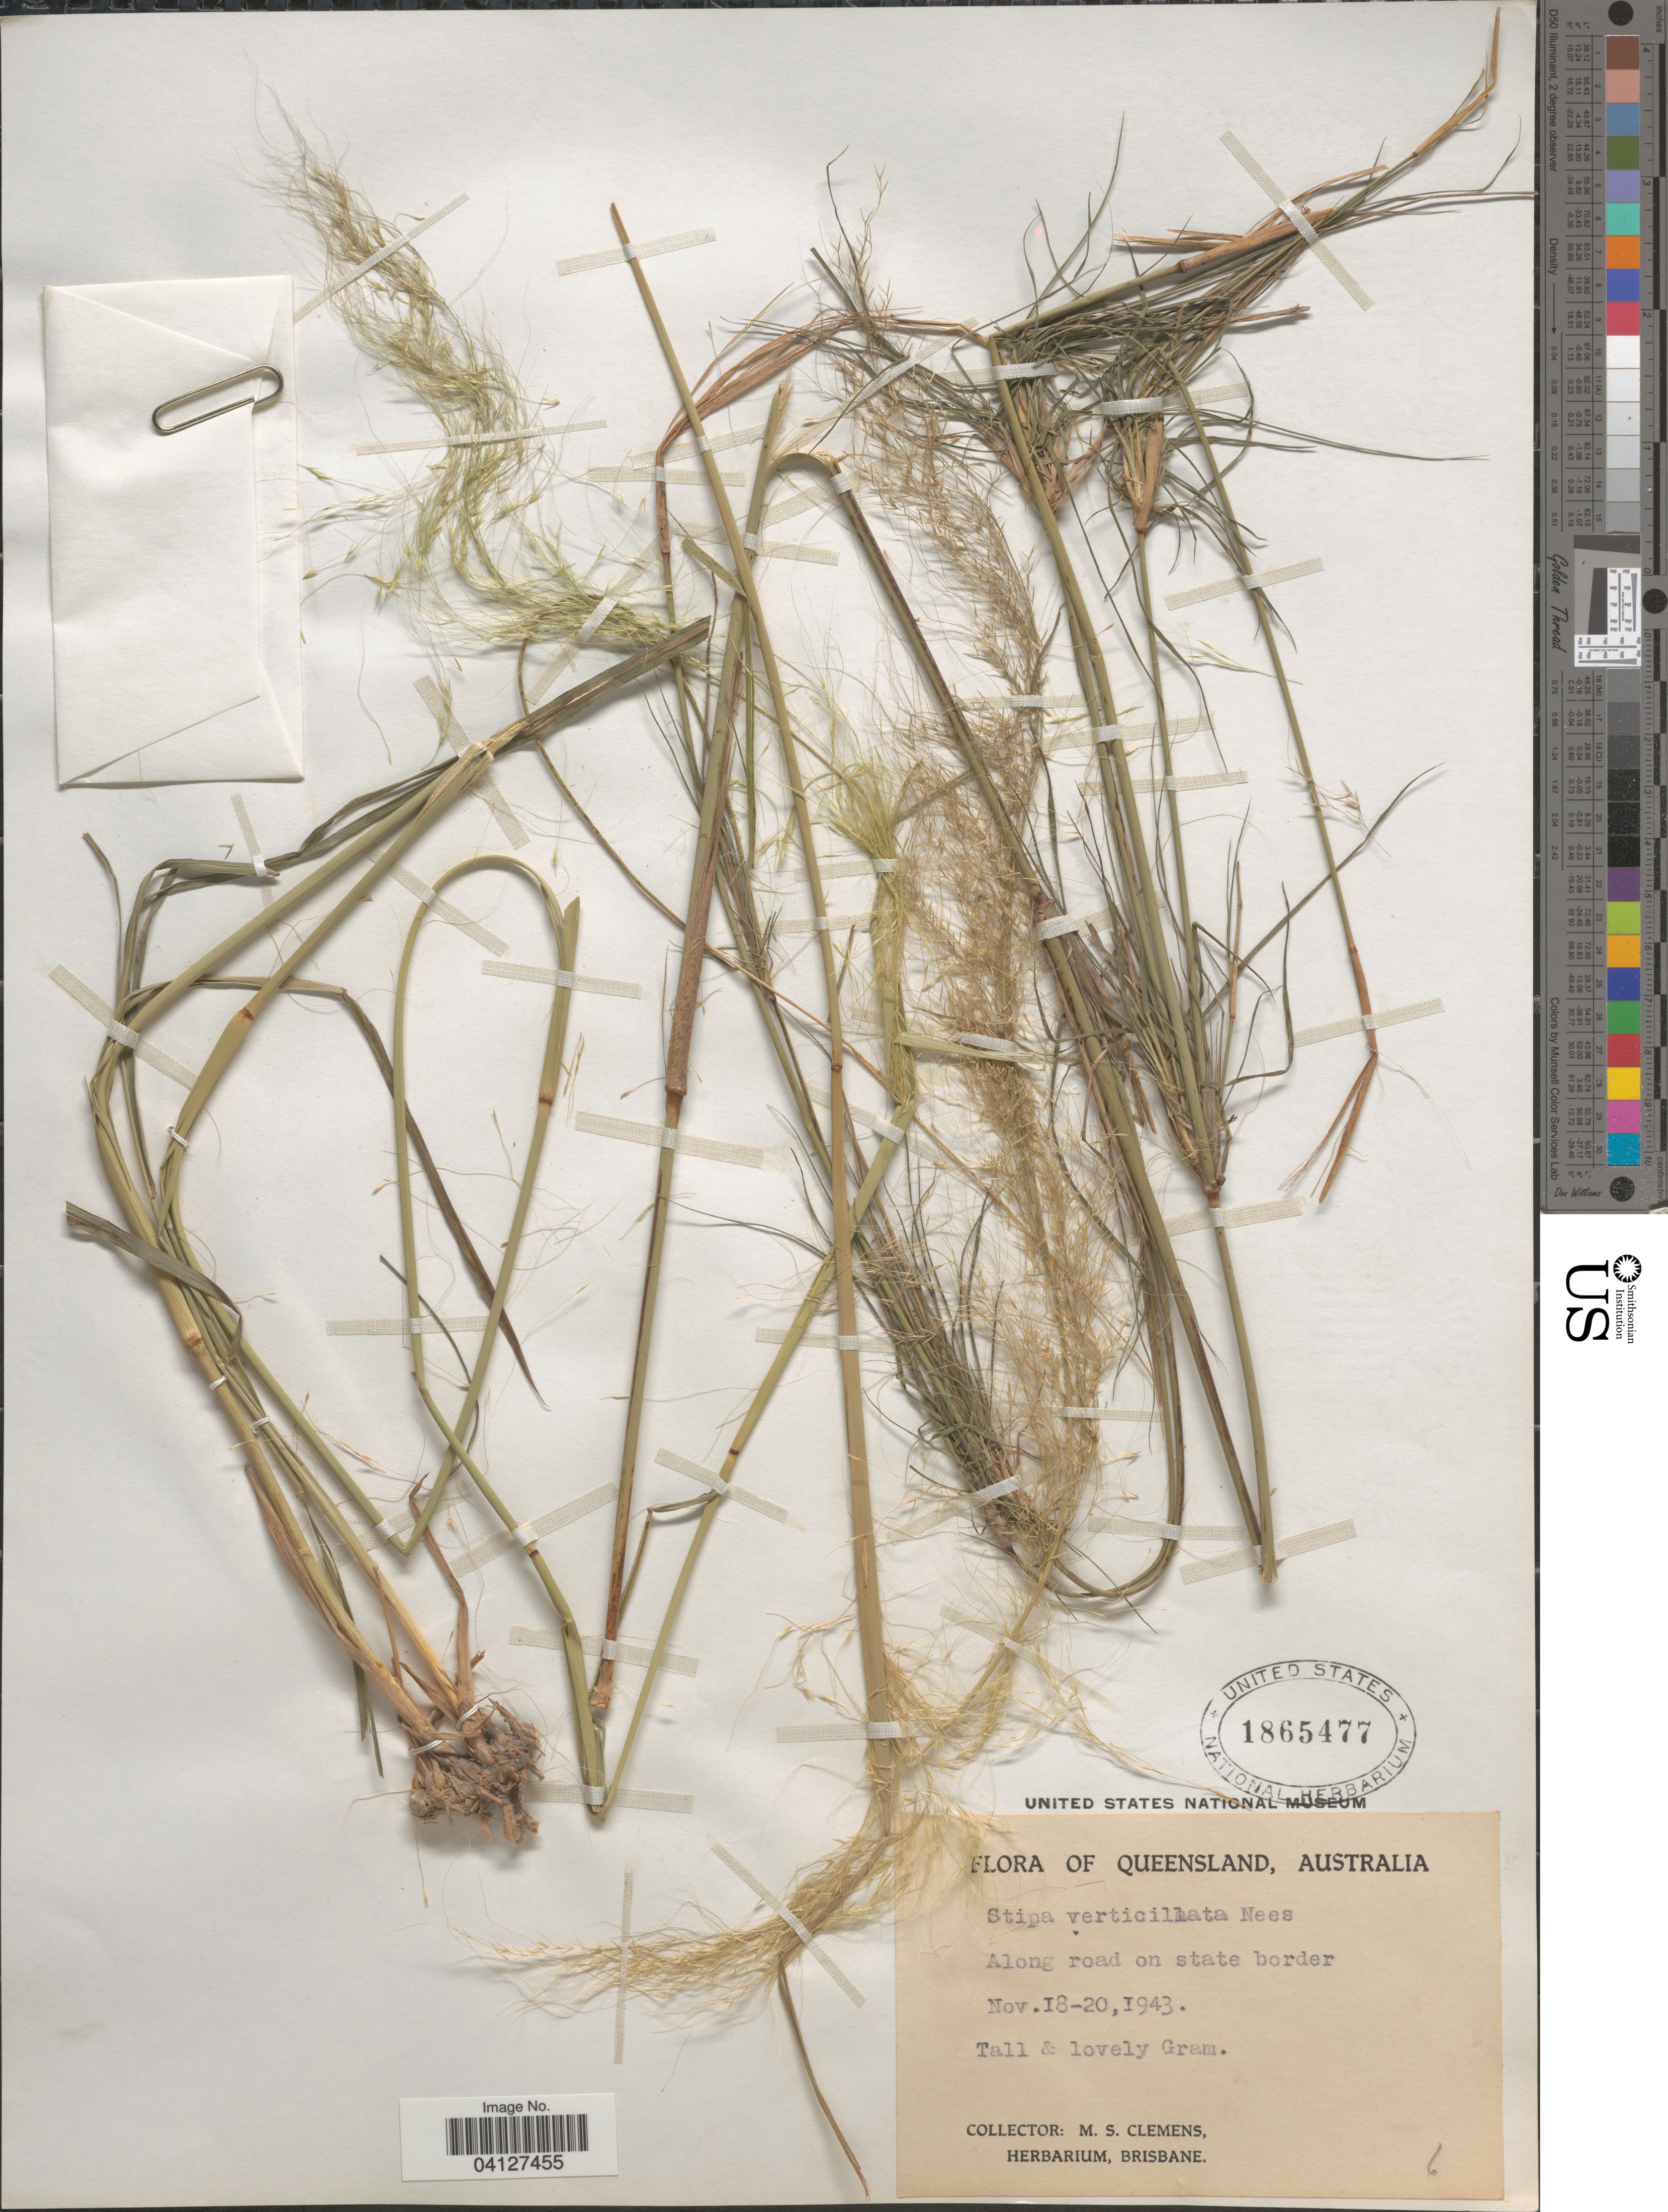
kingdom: Plantae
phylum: Tracheophyta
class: Liliopsida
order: Poales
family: Poaceae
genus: Stipa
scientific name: Stipa verticillata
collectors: M. S. Clemens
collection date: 1943-11-18/1943-11-20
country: Australia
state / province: Queensland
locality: Along road on state border.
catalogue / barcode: US 1865477